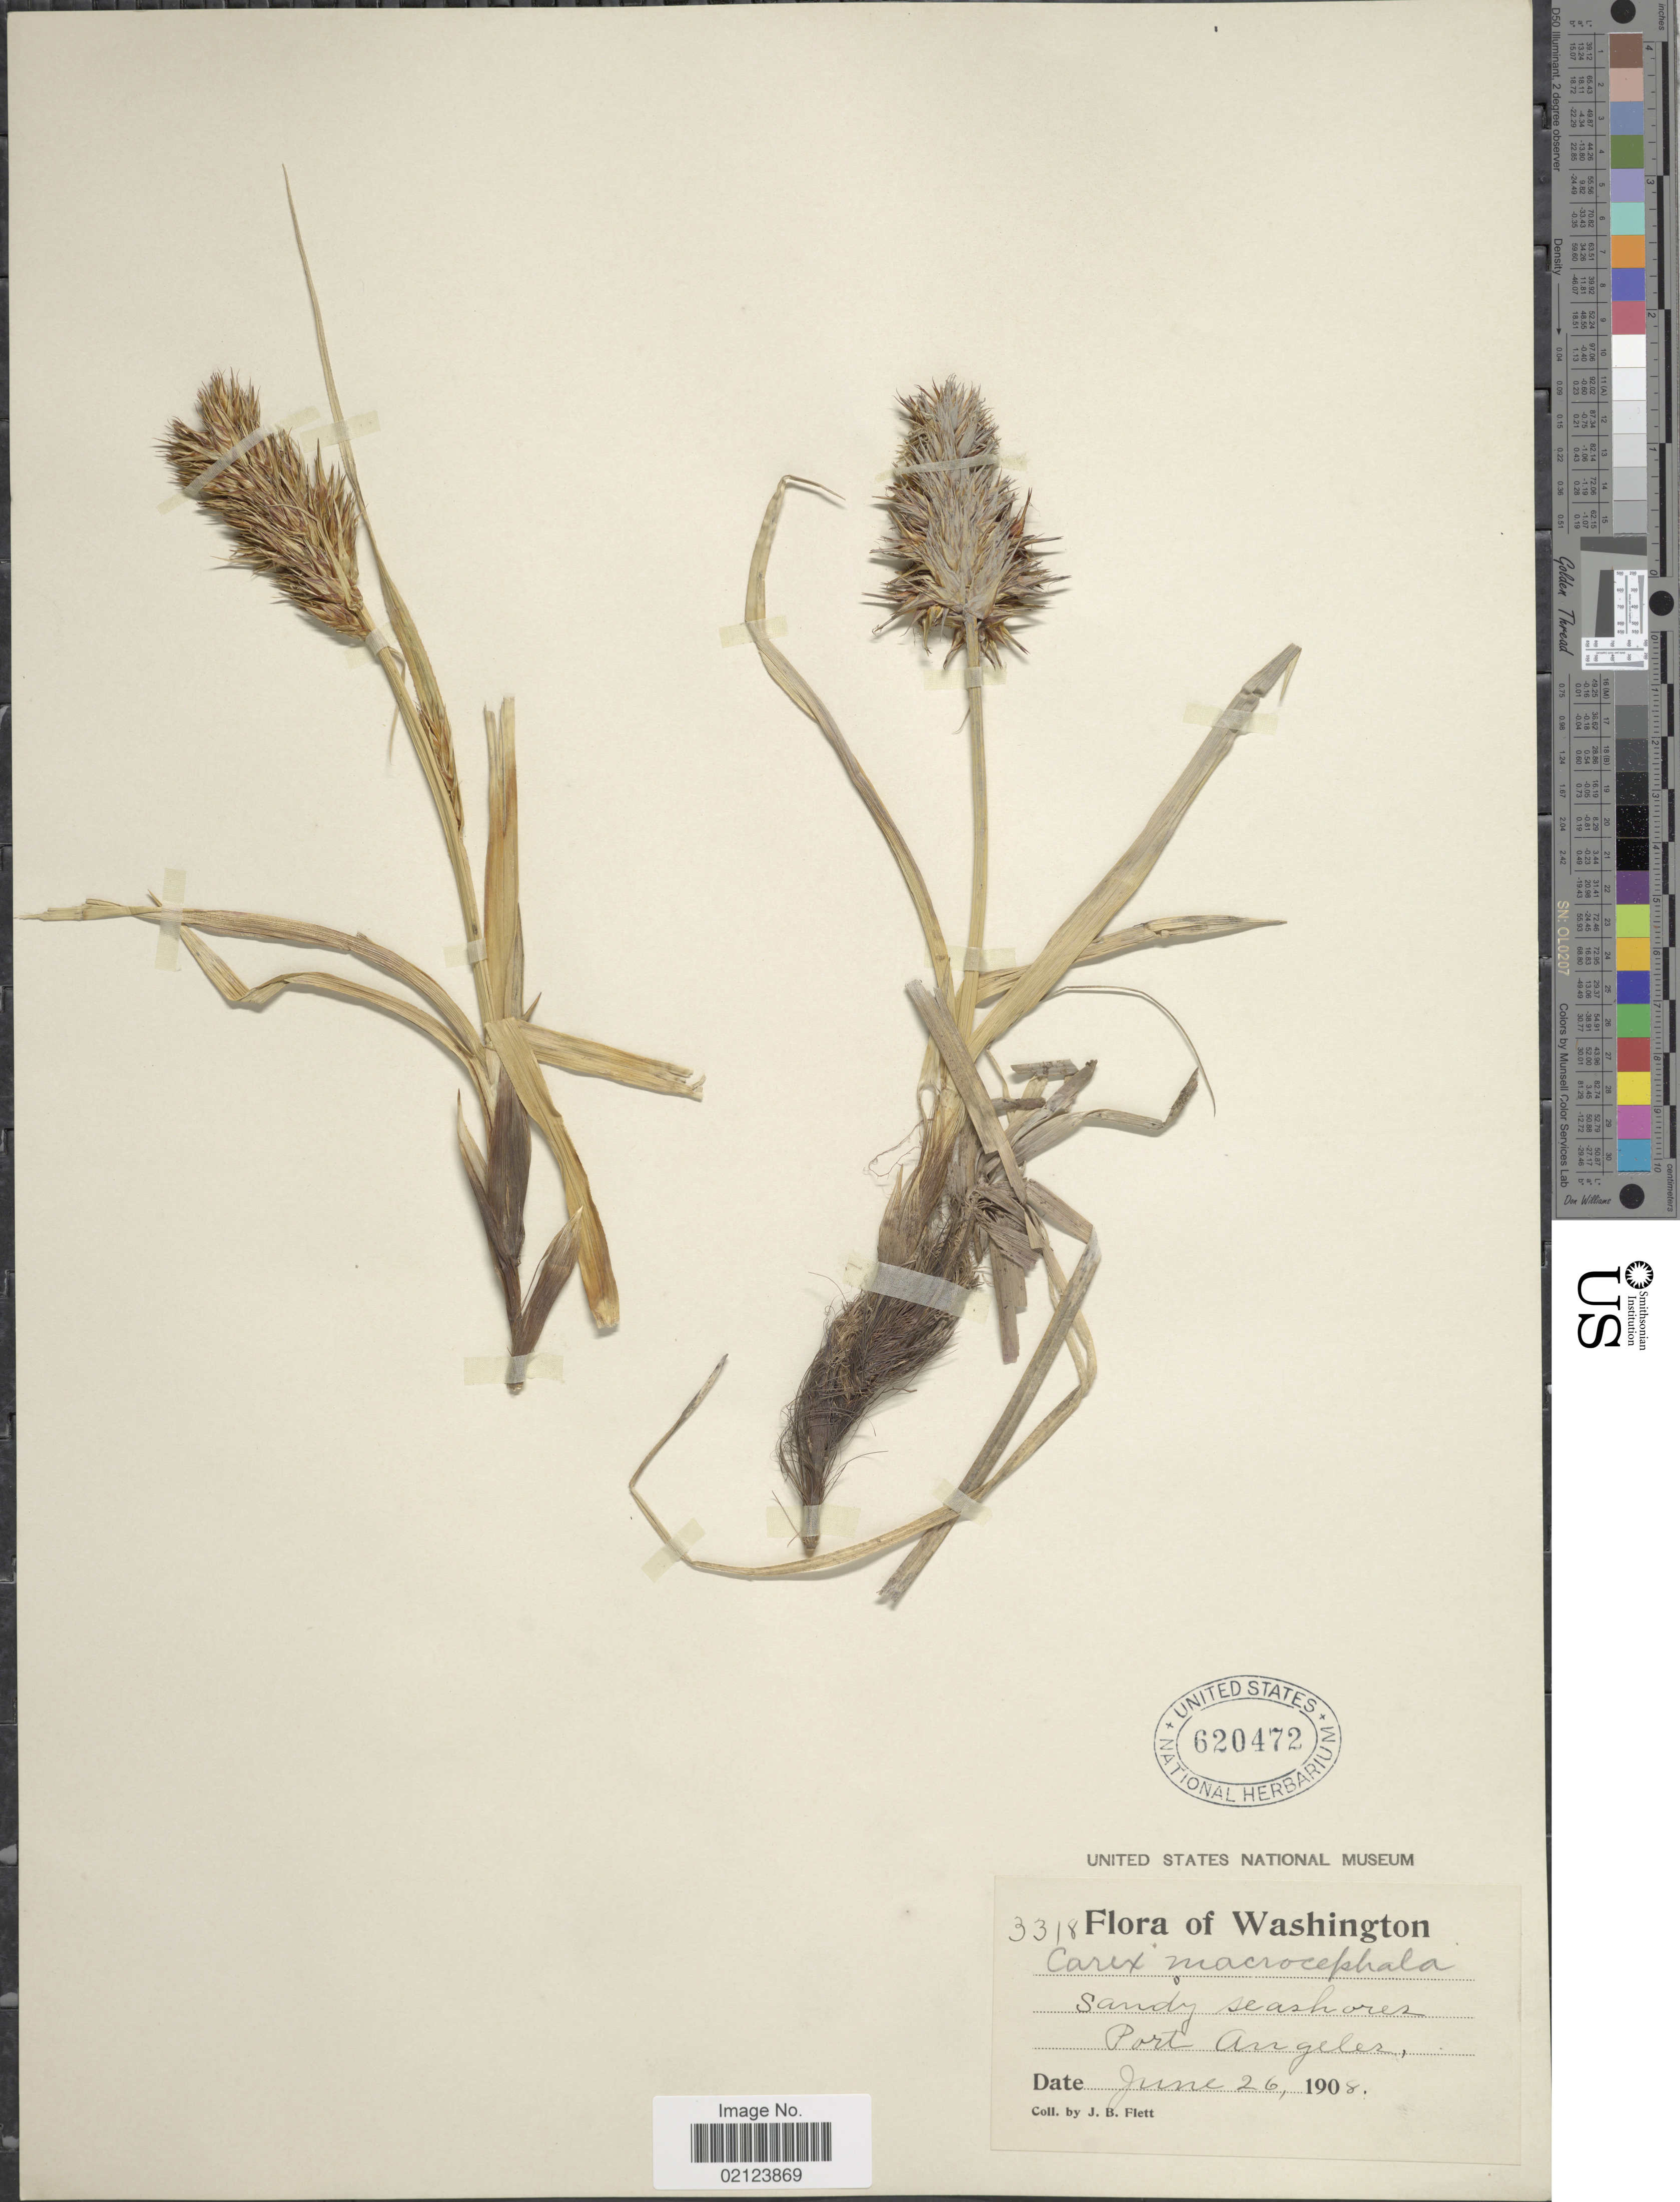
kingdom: Plantae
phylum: Tracheophyta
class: Liliopsida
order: Poales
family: Cyperaceae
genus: Carex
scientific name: Carex macrocephala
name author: Willd. ex Spreng.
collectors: J. Flett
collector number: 3318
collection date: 1908-06-26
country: United States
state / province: Washington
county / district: Clallam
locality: Port Angeles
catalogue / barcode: US 620472